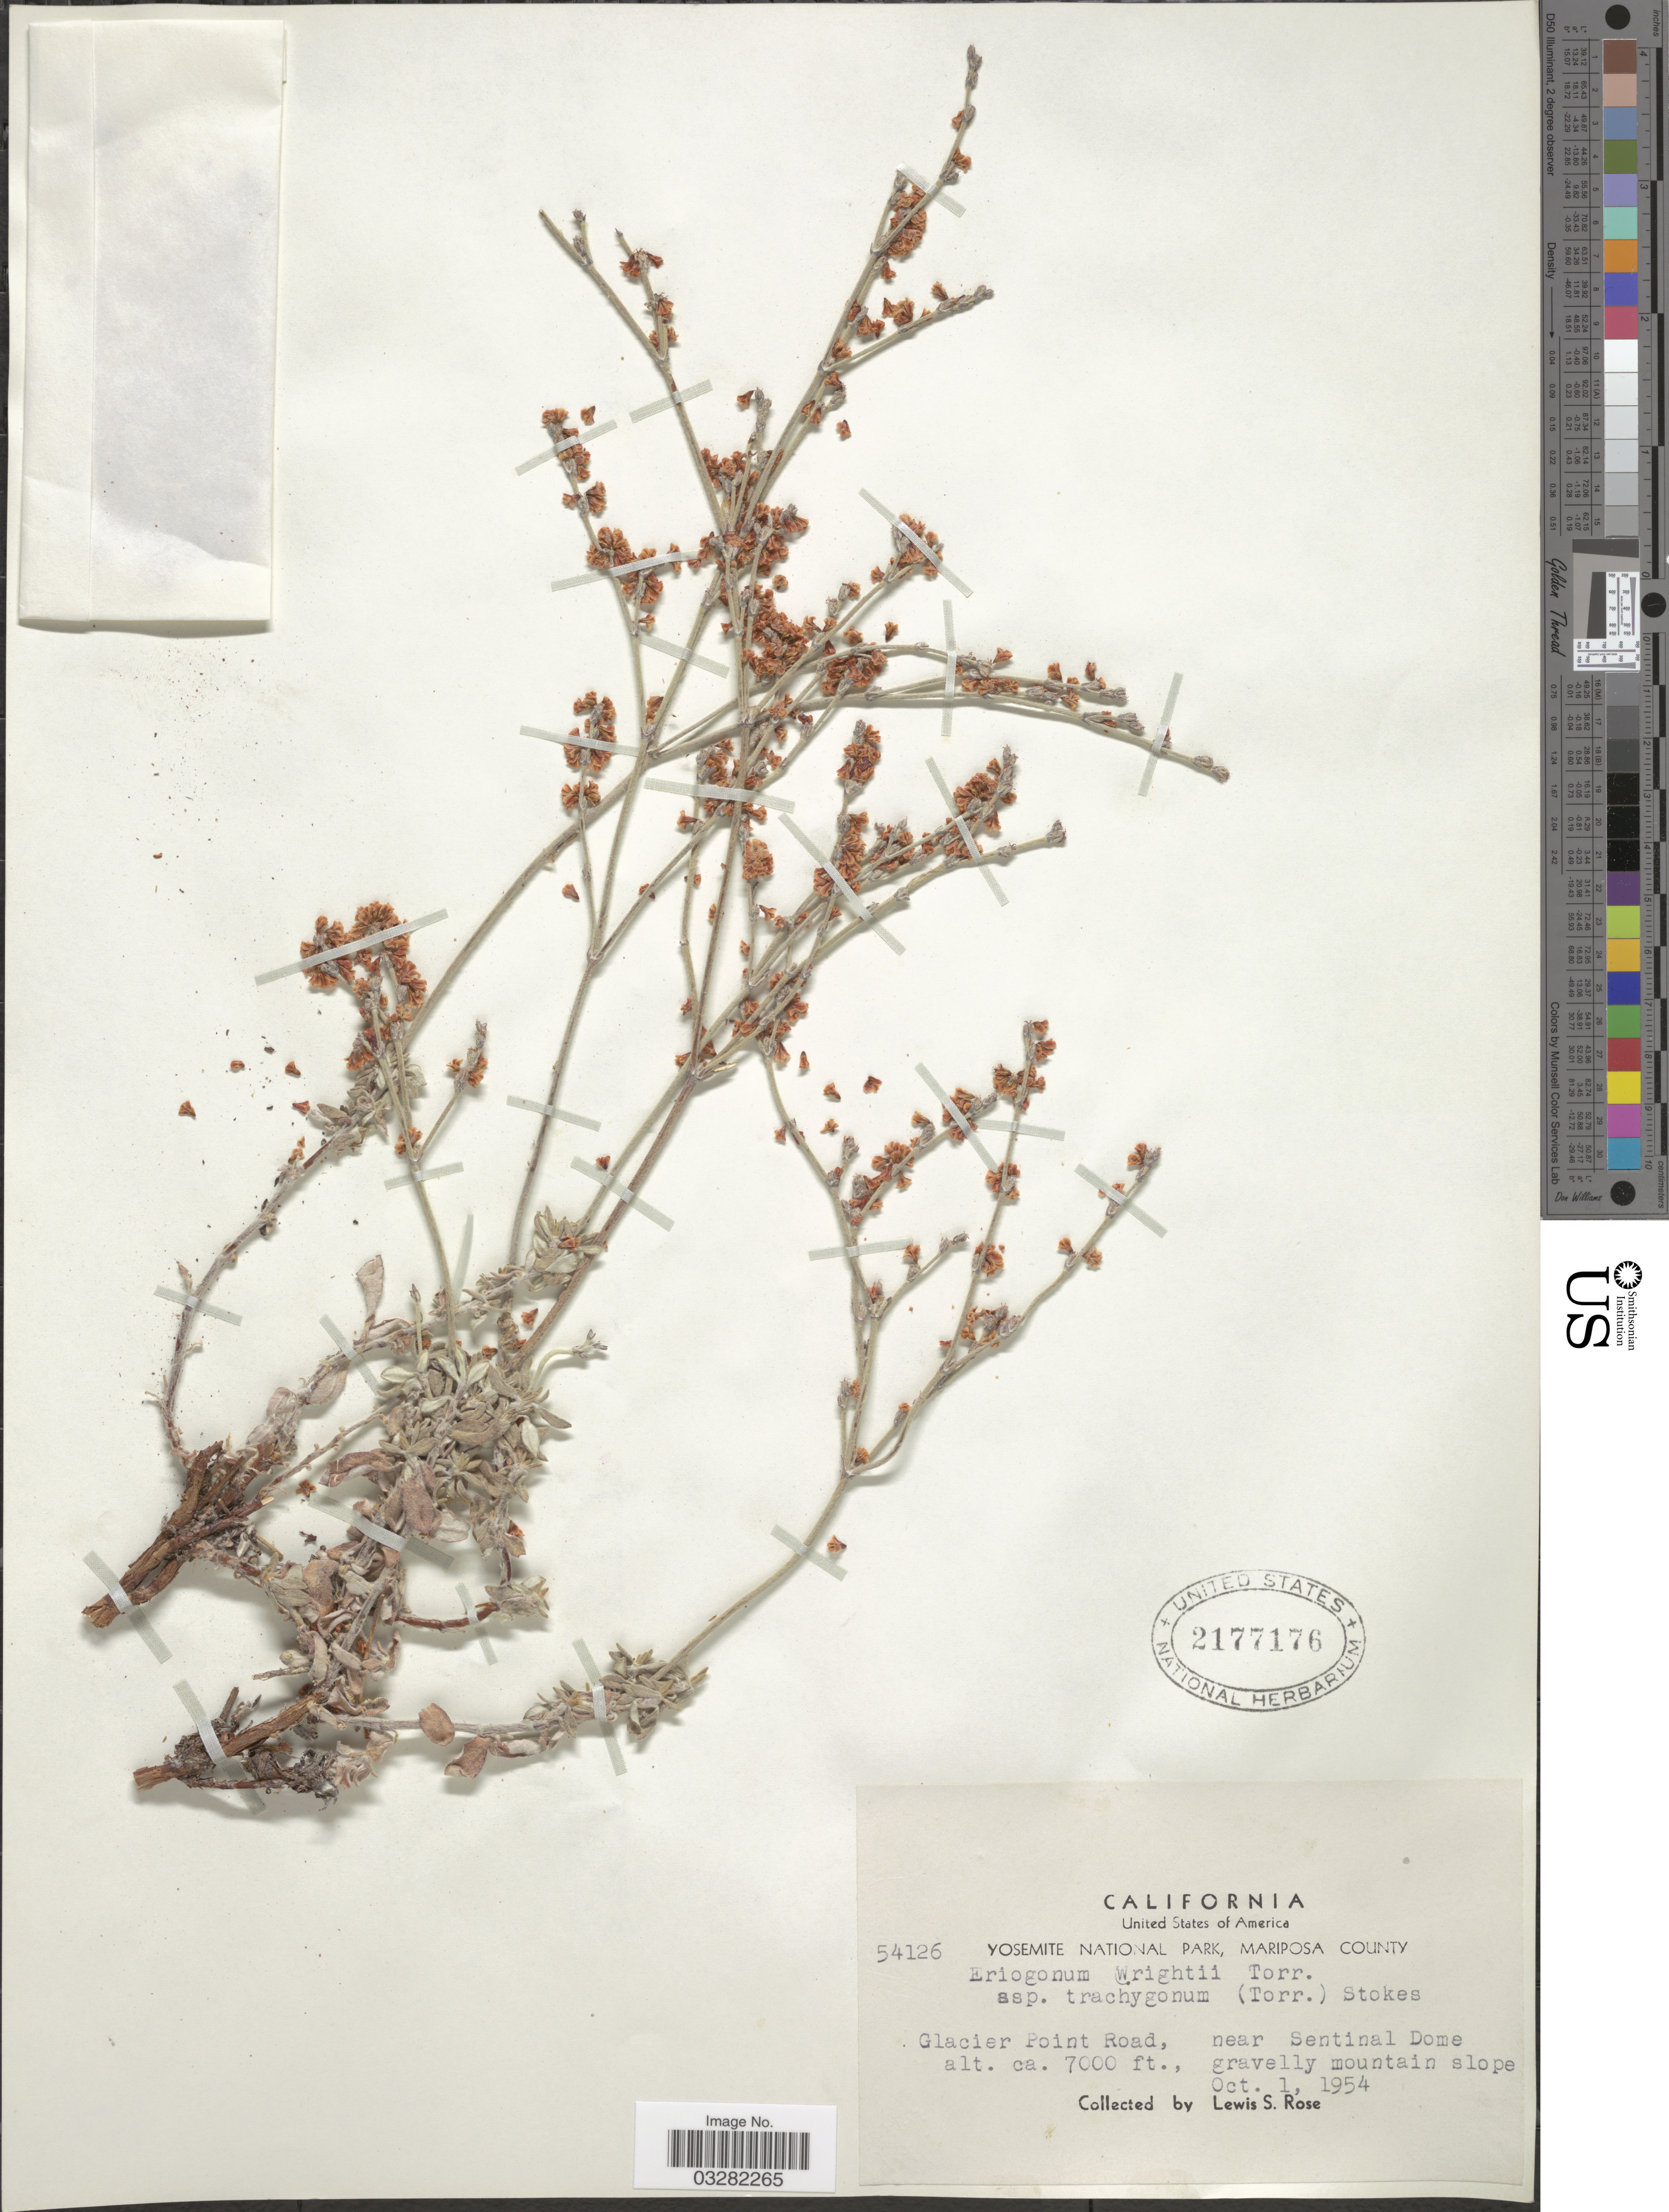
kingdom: Plantae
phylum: Tracheophyta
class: Magnoliopsida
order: Caryophyllales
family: Polygonaceae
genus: Eriogonum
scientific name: Eriogonum wrightii var. subscaposum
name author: S. Watson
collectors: L. S. Rose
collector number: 54126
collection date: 1954-10-01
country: United States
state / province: California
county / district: Mariposa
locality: Yosemite National Park, Mariposa County. Glacier Point Road, near Sentinal Dome.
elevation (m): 2134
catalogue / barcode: US 2177176